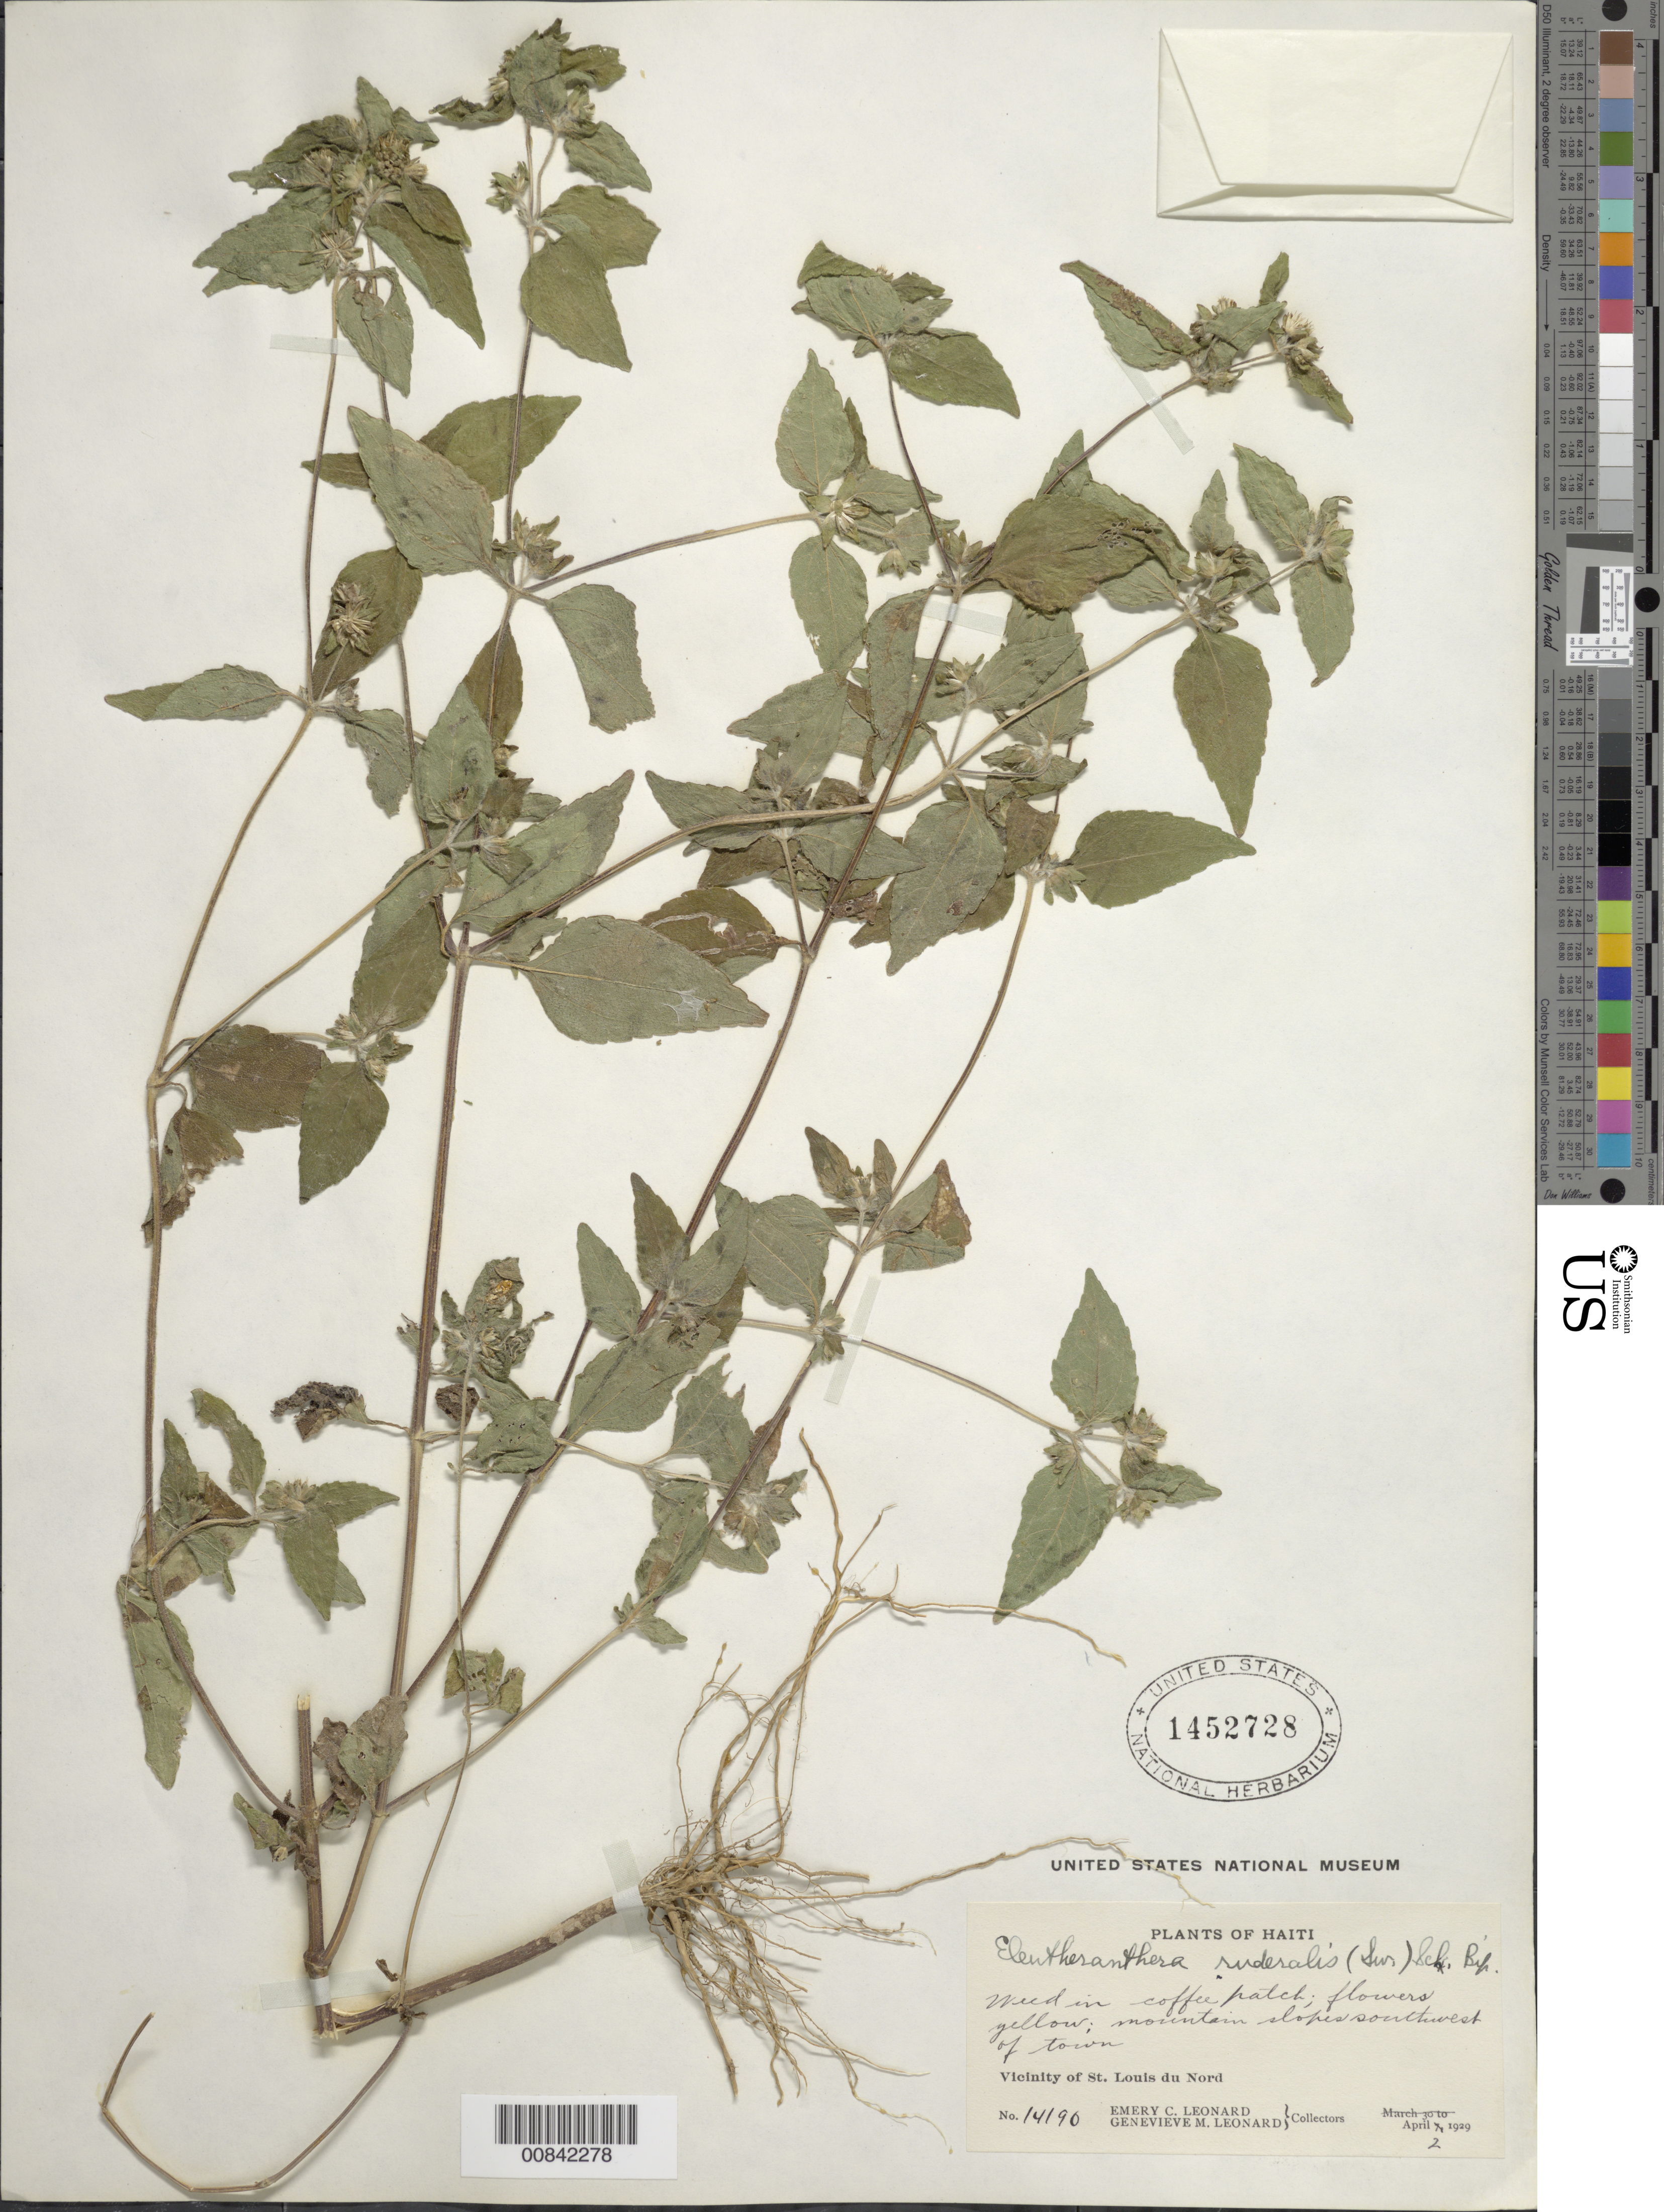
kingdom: Plantae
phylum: Tracheophyta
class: Magnoliopsida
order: Asterales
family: Asteraceae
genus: Eleutheranthera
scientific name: Eleutheranthera ruderalis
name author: (Sw.) Sch. Bip.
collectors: E. C. Leonard & G. M. Leonard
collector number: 14190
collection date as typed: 02 Apr 1929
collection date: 1929-04-02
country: Haiti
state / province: Nord-Ouest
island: Hispaniola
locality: Vicinity of St. Louis du Nord, mountain slope SW of town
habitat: Coffee patch on mountain slope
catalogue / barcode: US 1452728